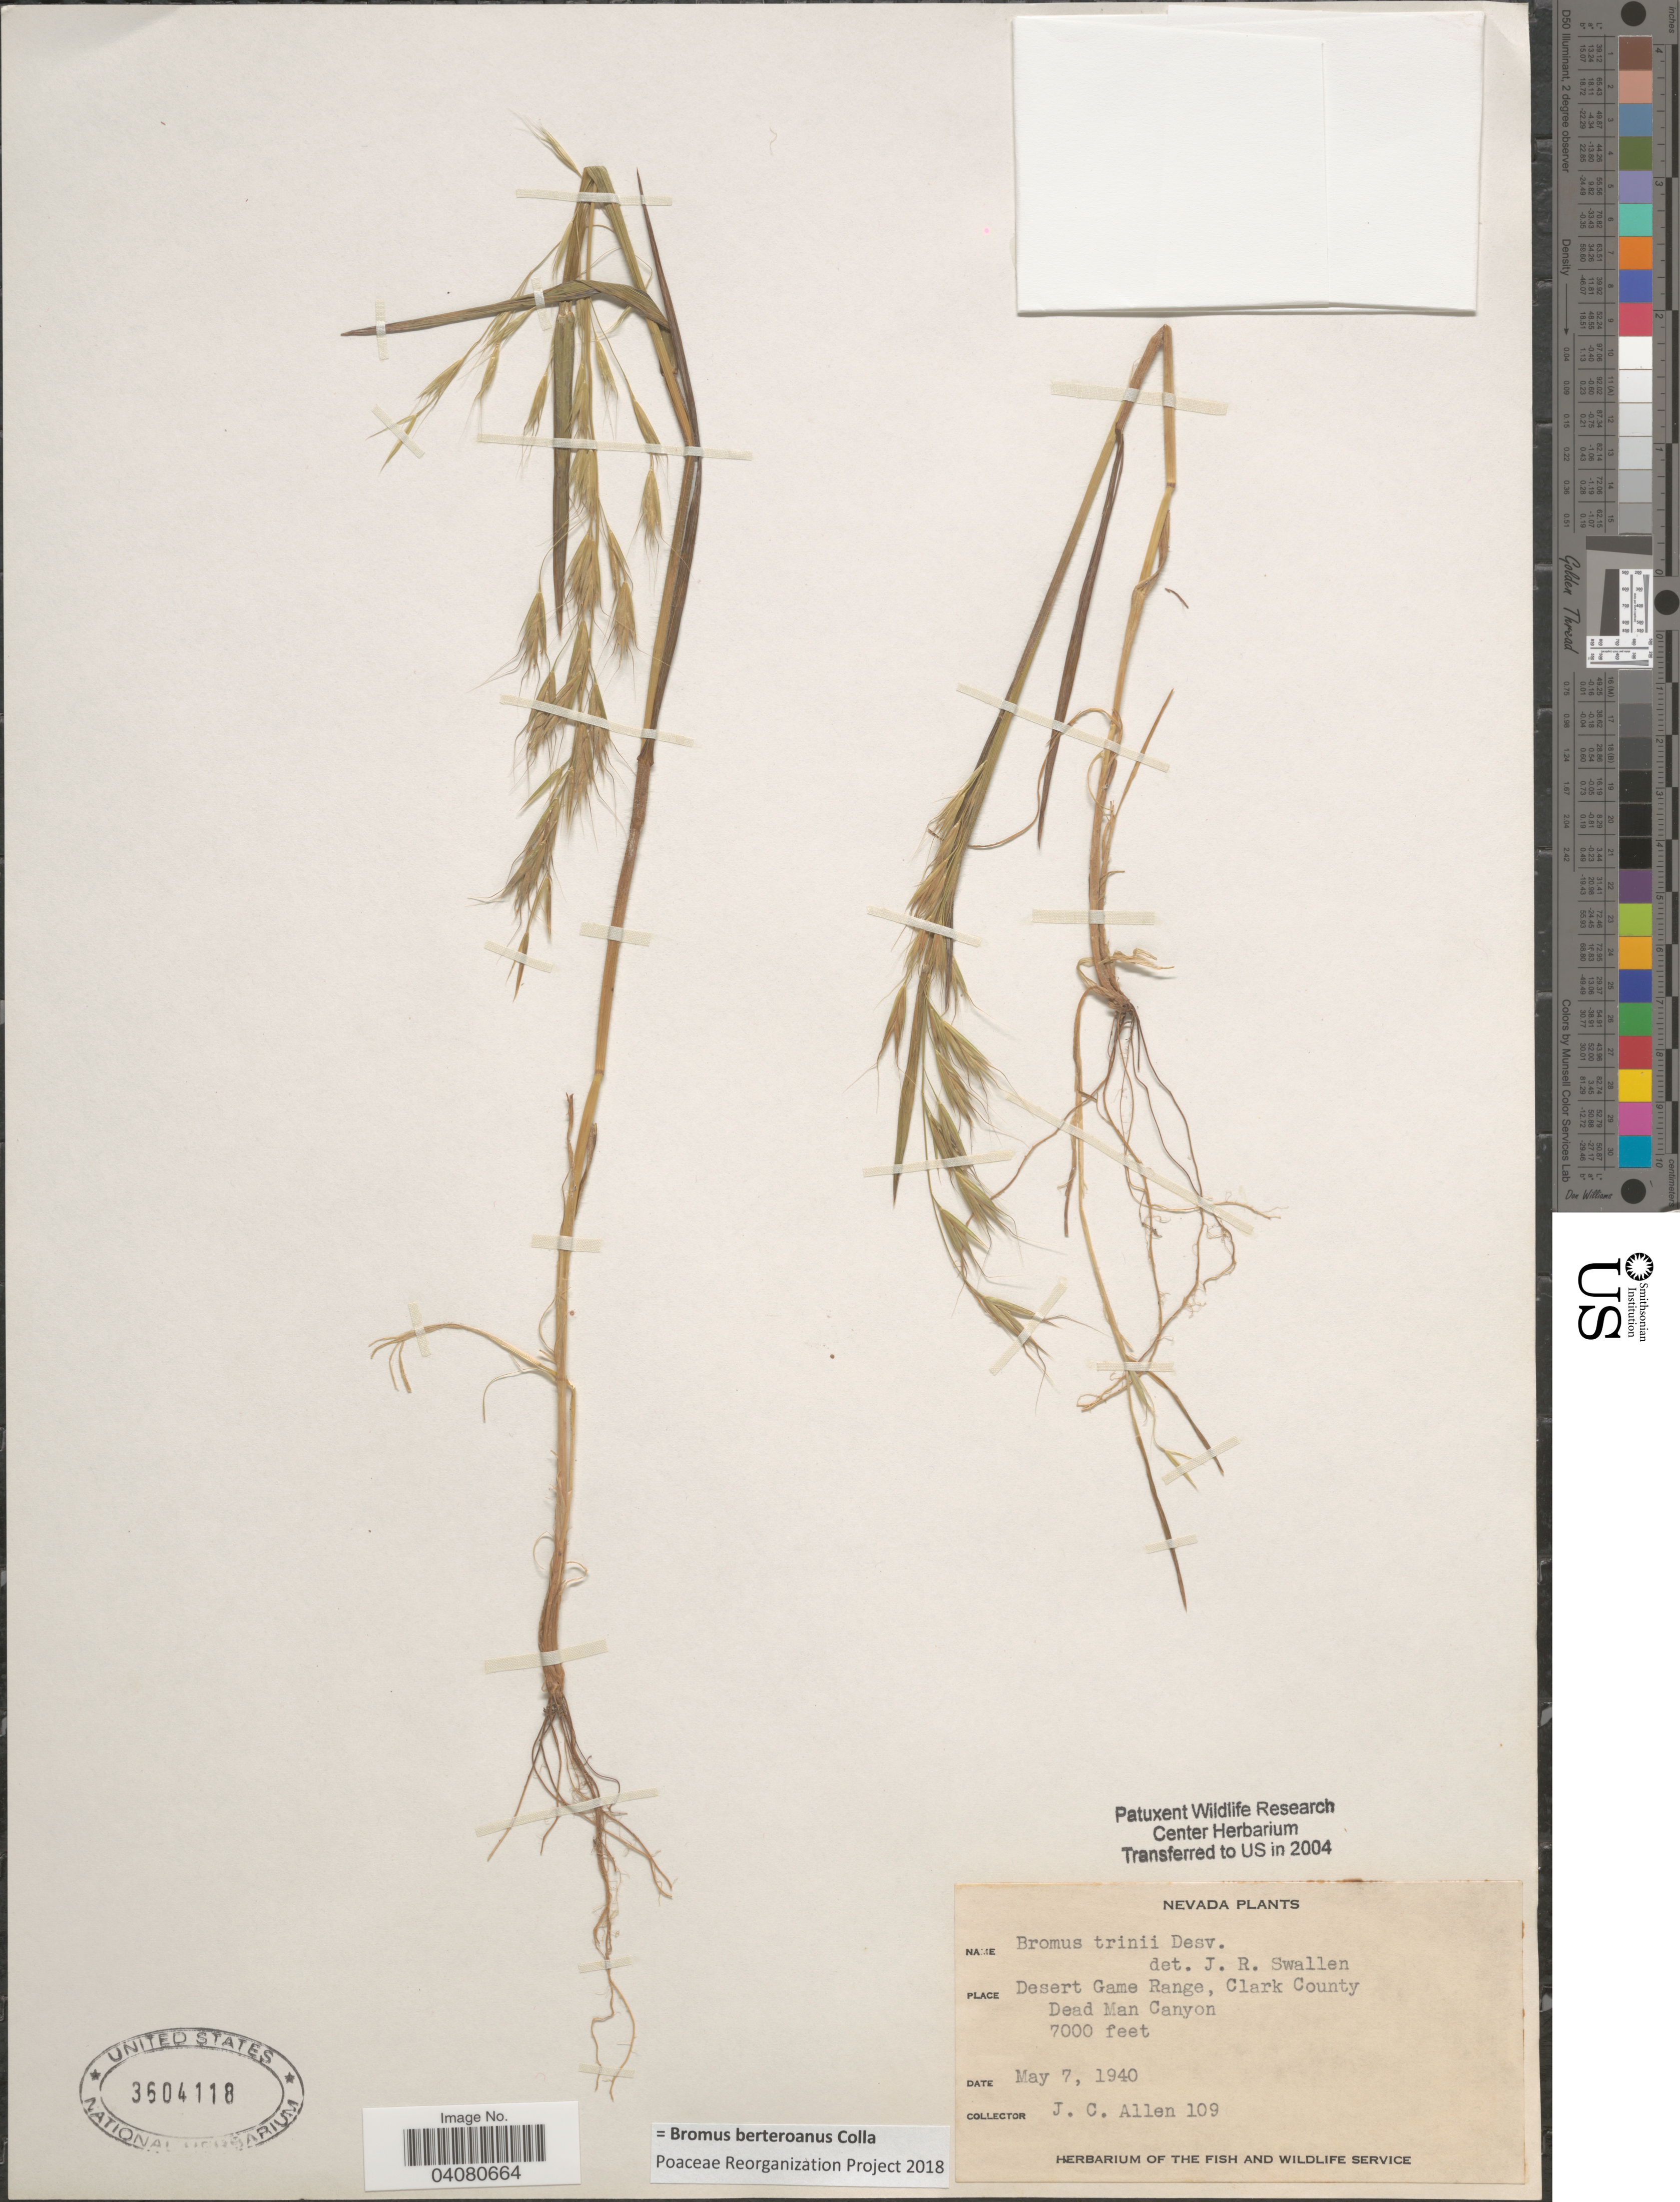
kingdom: Plantae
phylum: Tracheophyta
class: Liliopsida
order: Poales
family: Poaceae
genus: Bromus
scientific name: Bromus berteroanus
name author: Colla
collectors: J. C. Allen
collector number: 109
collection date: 1940-05-07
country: United States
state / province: Nevada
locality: Desert Game Range, Clark County. Dead Man Canyon.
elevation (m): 2134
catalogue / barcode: US 3604118